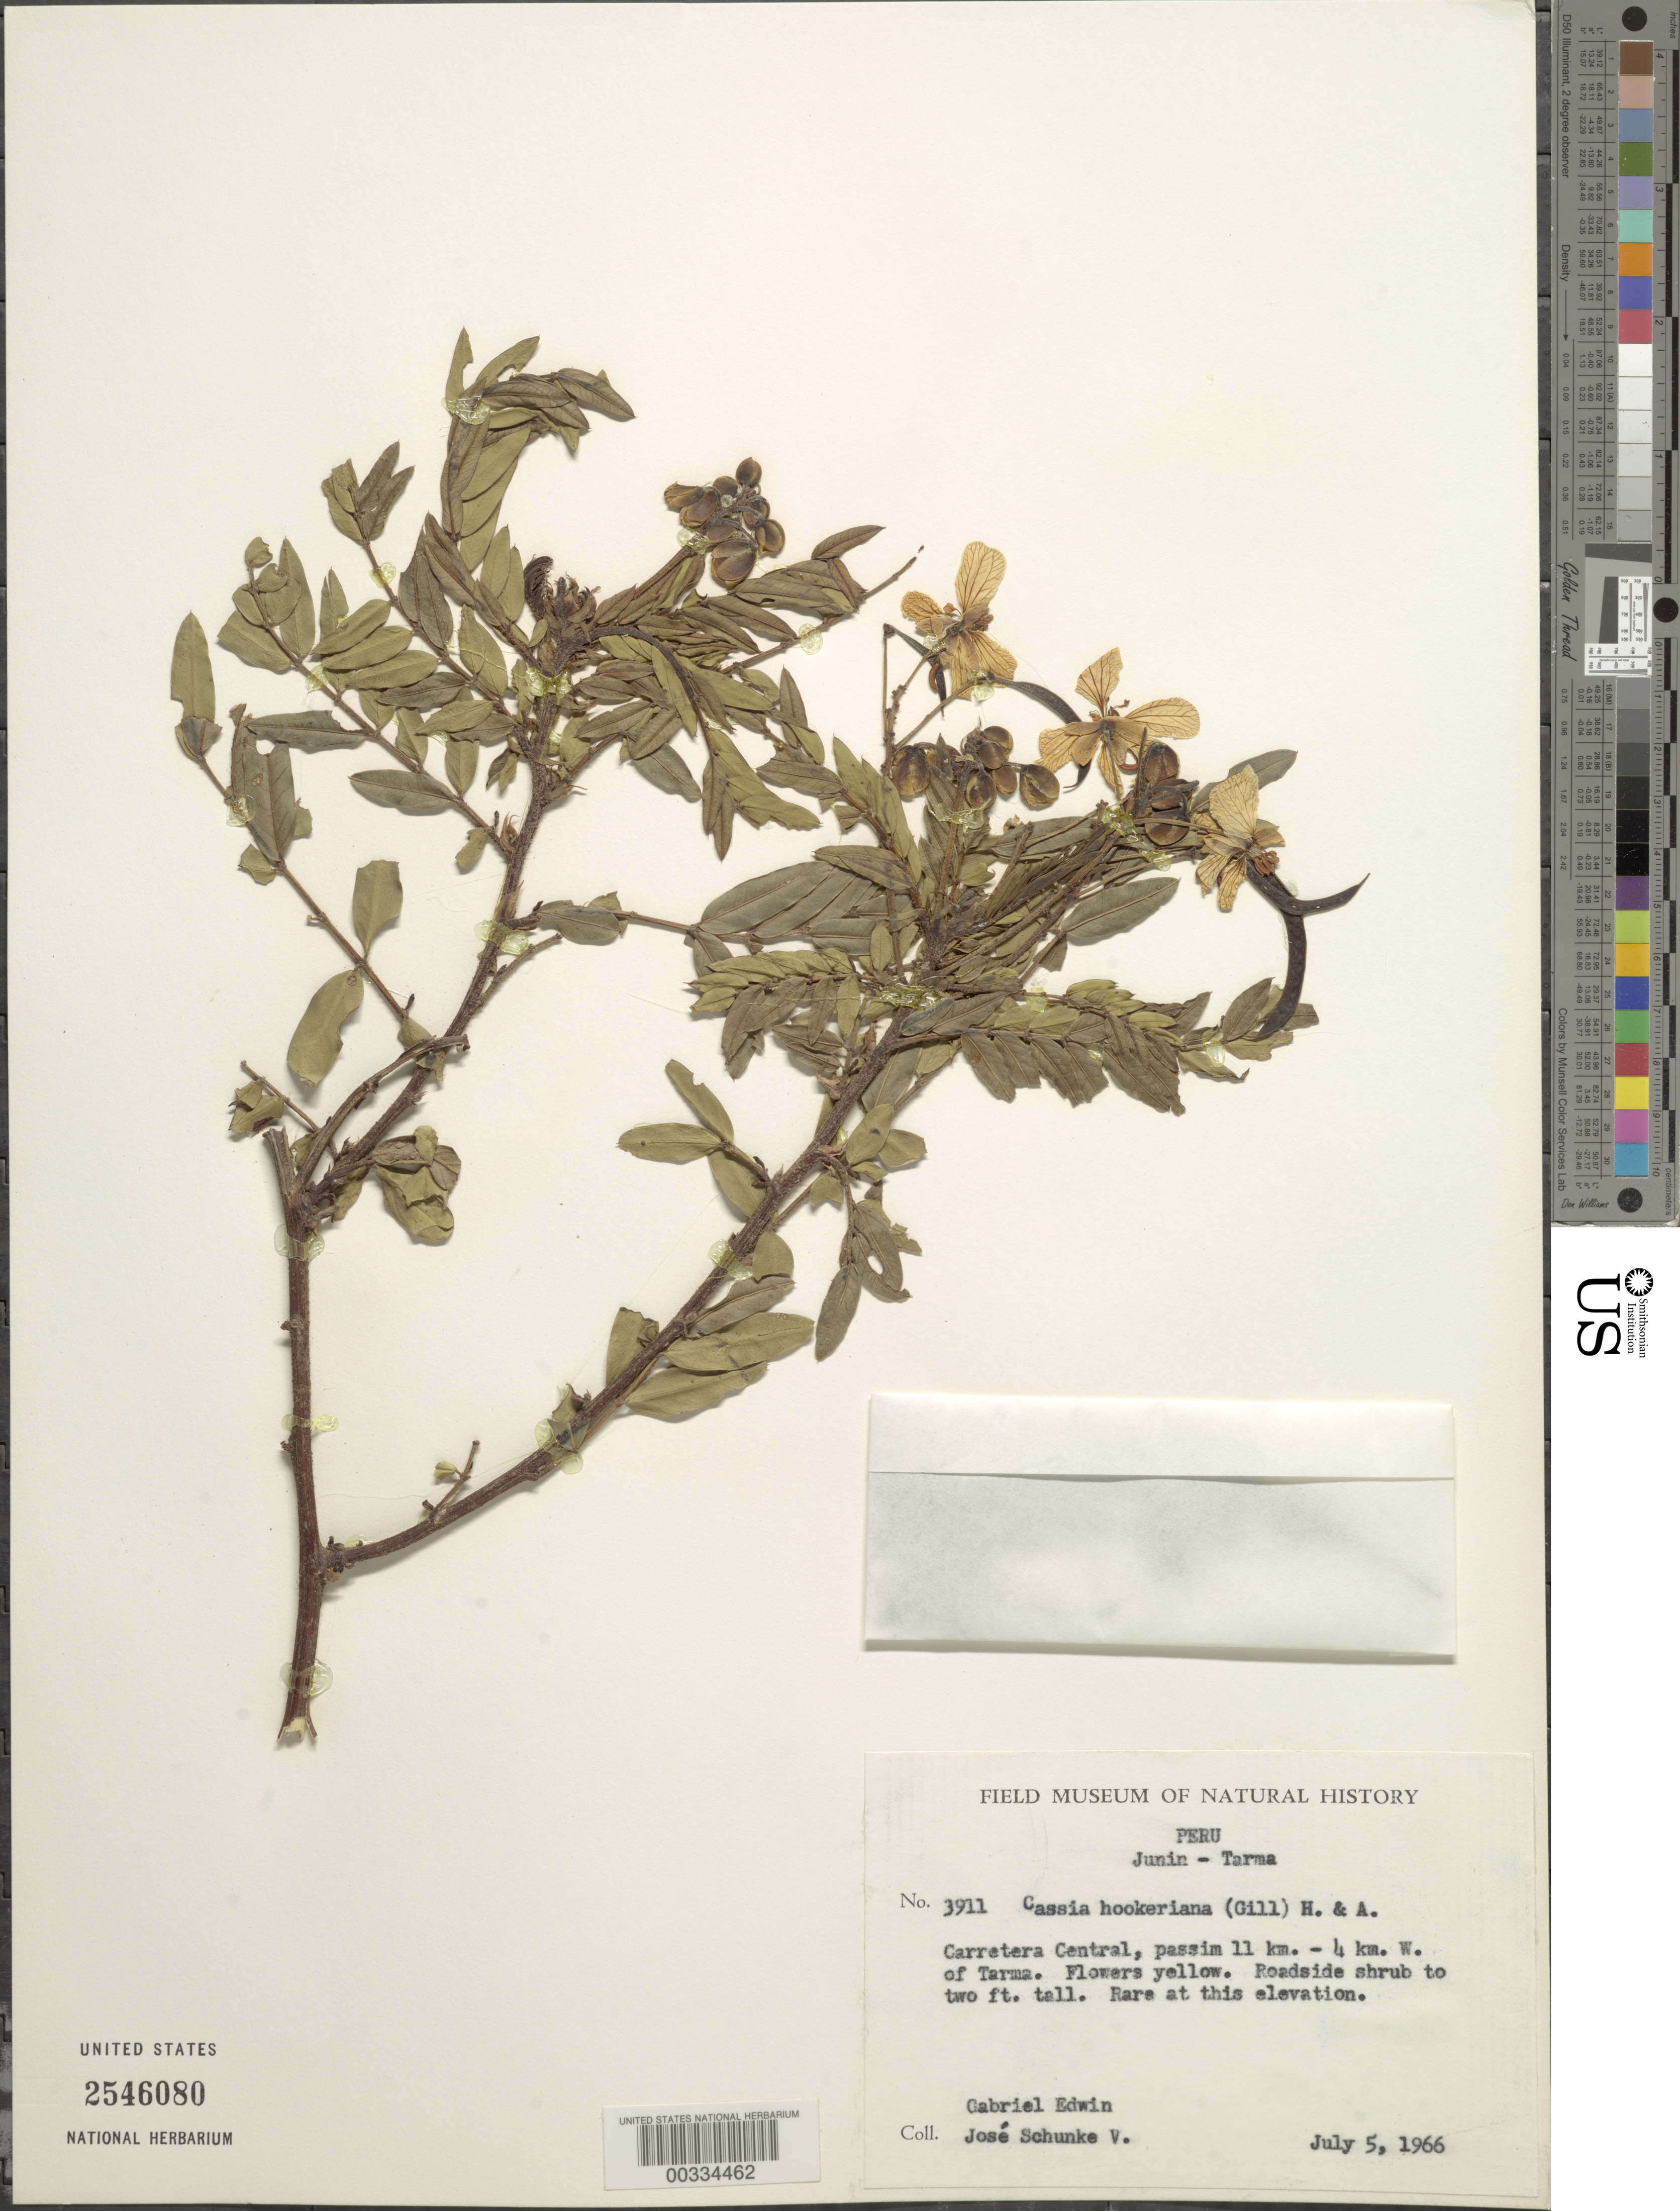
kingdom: Plantae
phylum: Tracheophyta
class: Magnoliopsida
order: Fabales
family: Fabaceae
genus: Senna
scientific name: Senna hookeriana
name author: Vatke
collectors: G. Edwin & J. M. Schunke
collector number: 3911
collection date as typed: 05 Jul 1966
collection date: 1966-07-05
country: Peru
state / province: Junín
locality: Carretera central, passim 11 km, 4 km w of tarma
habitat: Roadside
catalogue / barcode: US 2546080